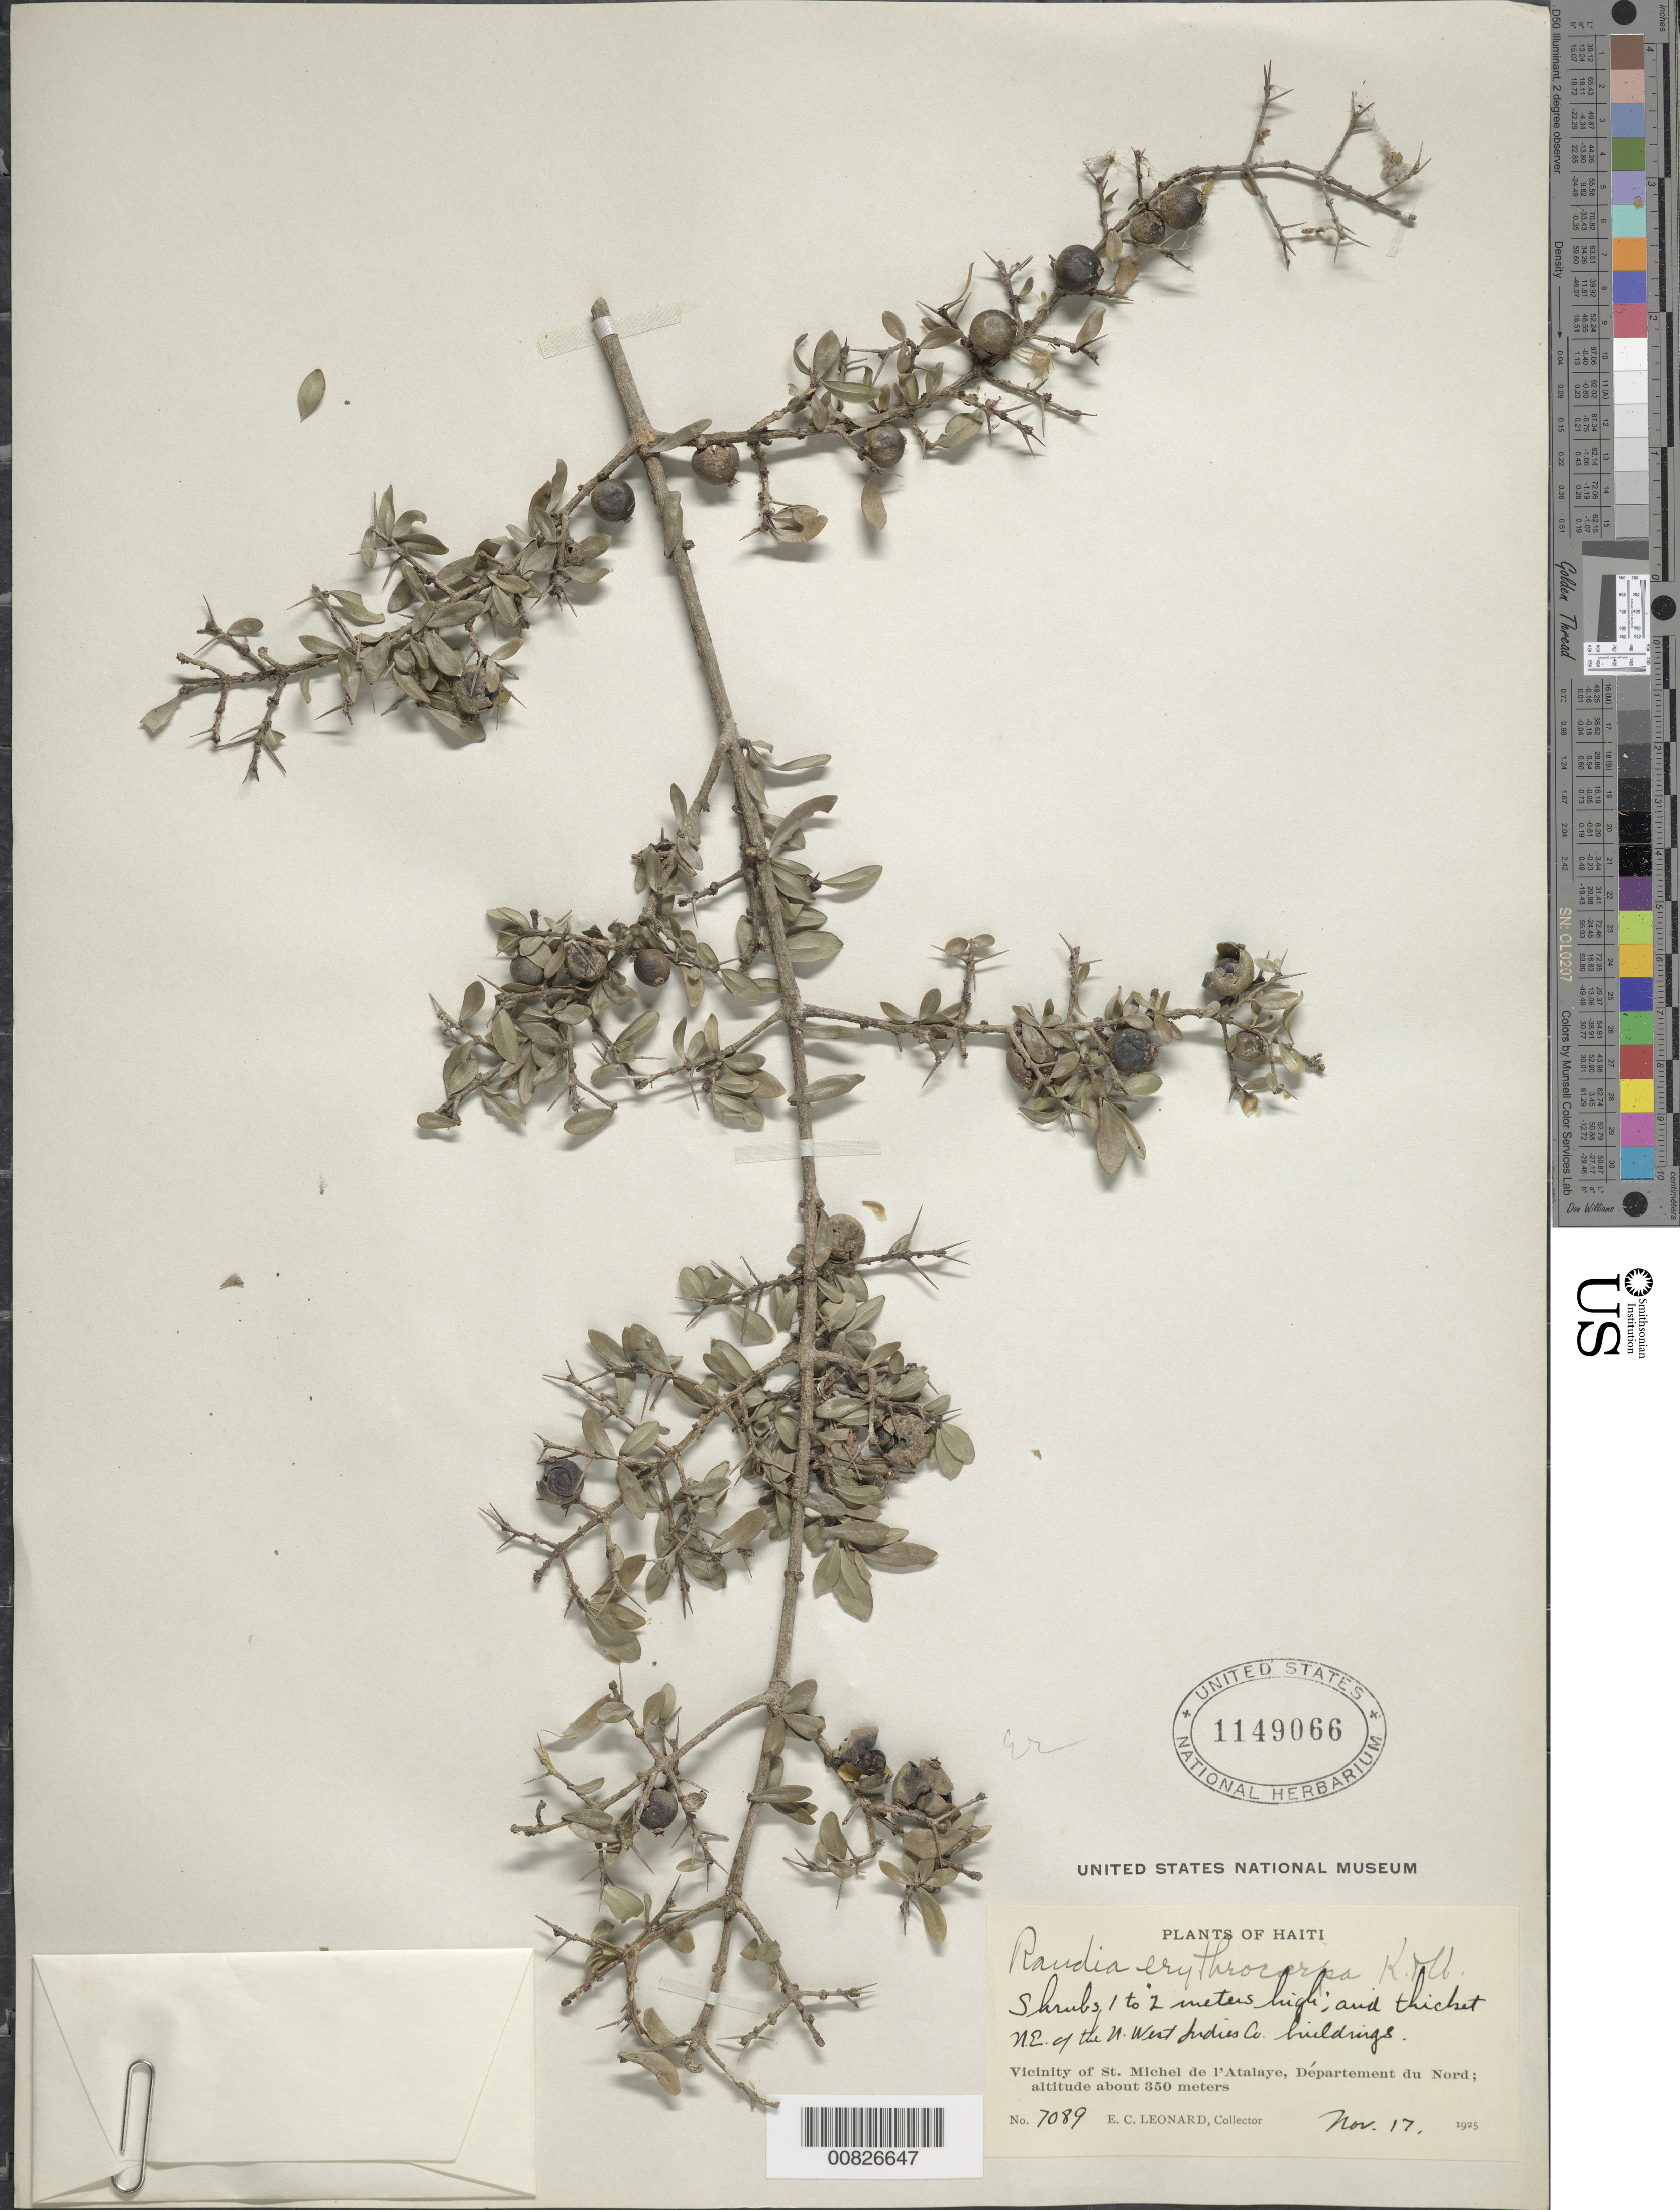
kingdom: Plantae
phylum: Tracheophyta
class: Magnoliopsida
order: Gentianales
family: Rubiaceae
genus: Randia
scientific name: Randia erythrocarpa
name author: Krug & Urb.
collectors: E. C. Leonard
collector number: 7089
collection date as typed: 17 Nov 1925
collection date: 1925-11-17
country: Haiti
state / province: Artibonite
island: Hispaniola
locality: Vicinity of St. Michel de l'Atalaye, NE of the U West Indies Co buildings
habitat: Arid thickets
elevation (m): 350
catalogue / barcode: US 1149066